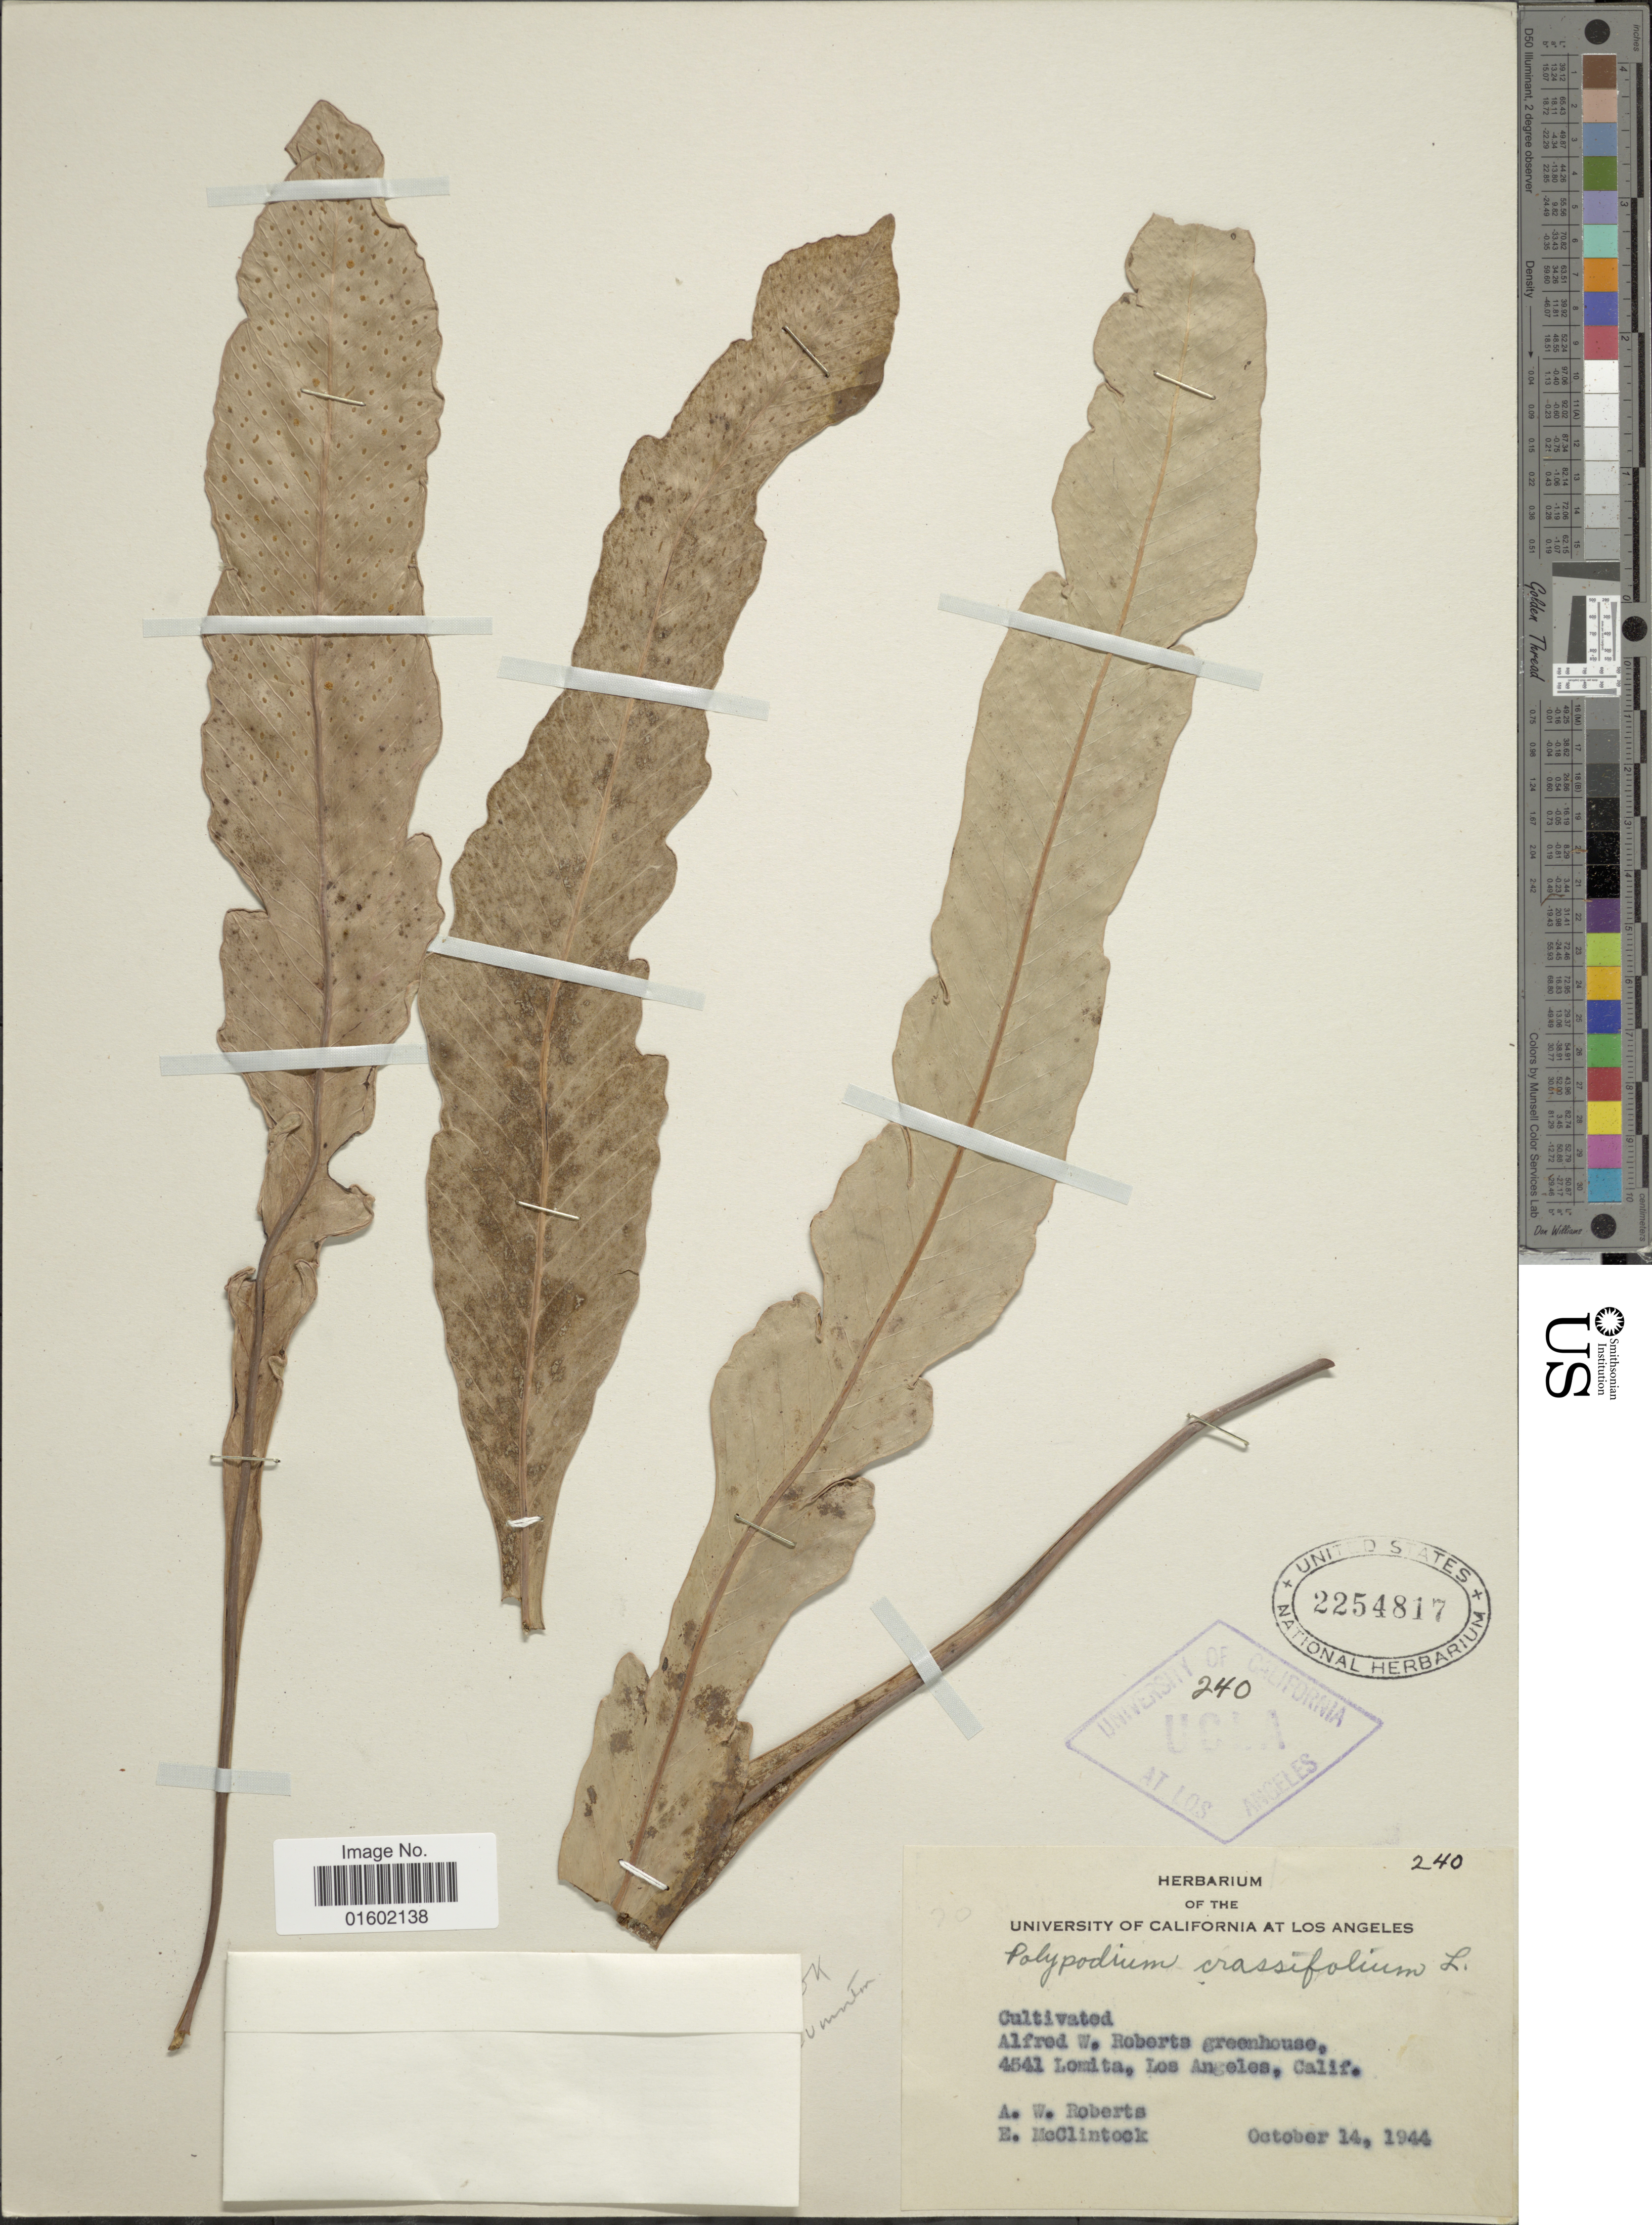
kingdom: Plantae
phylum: Tracheophyta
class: Polypodiopsida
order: Polypodiales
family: Polypodiaceae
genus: Niphidium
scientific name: Niphidium crassifolium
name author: (L.) Lellinger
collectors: A. Roberts & E. McClintock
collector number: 240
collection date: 1944-10-14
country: United States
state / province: California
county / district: Los Angeles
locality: Alfred W. Roberts Greenhouse, 4541 Lomita, Los Angeles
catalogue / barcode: US 2254817